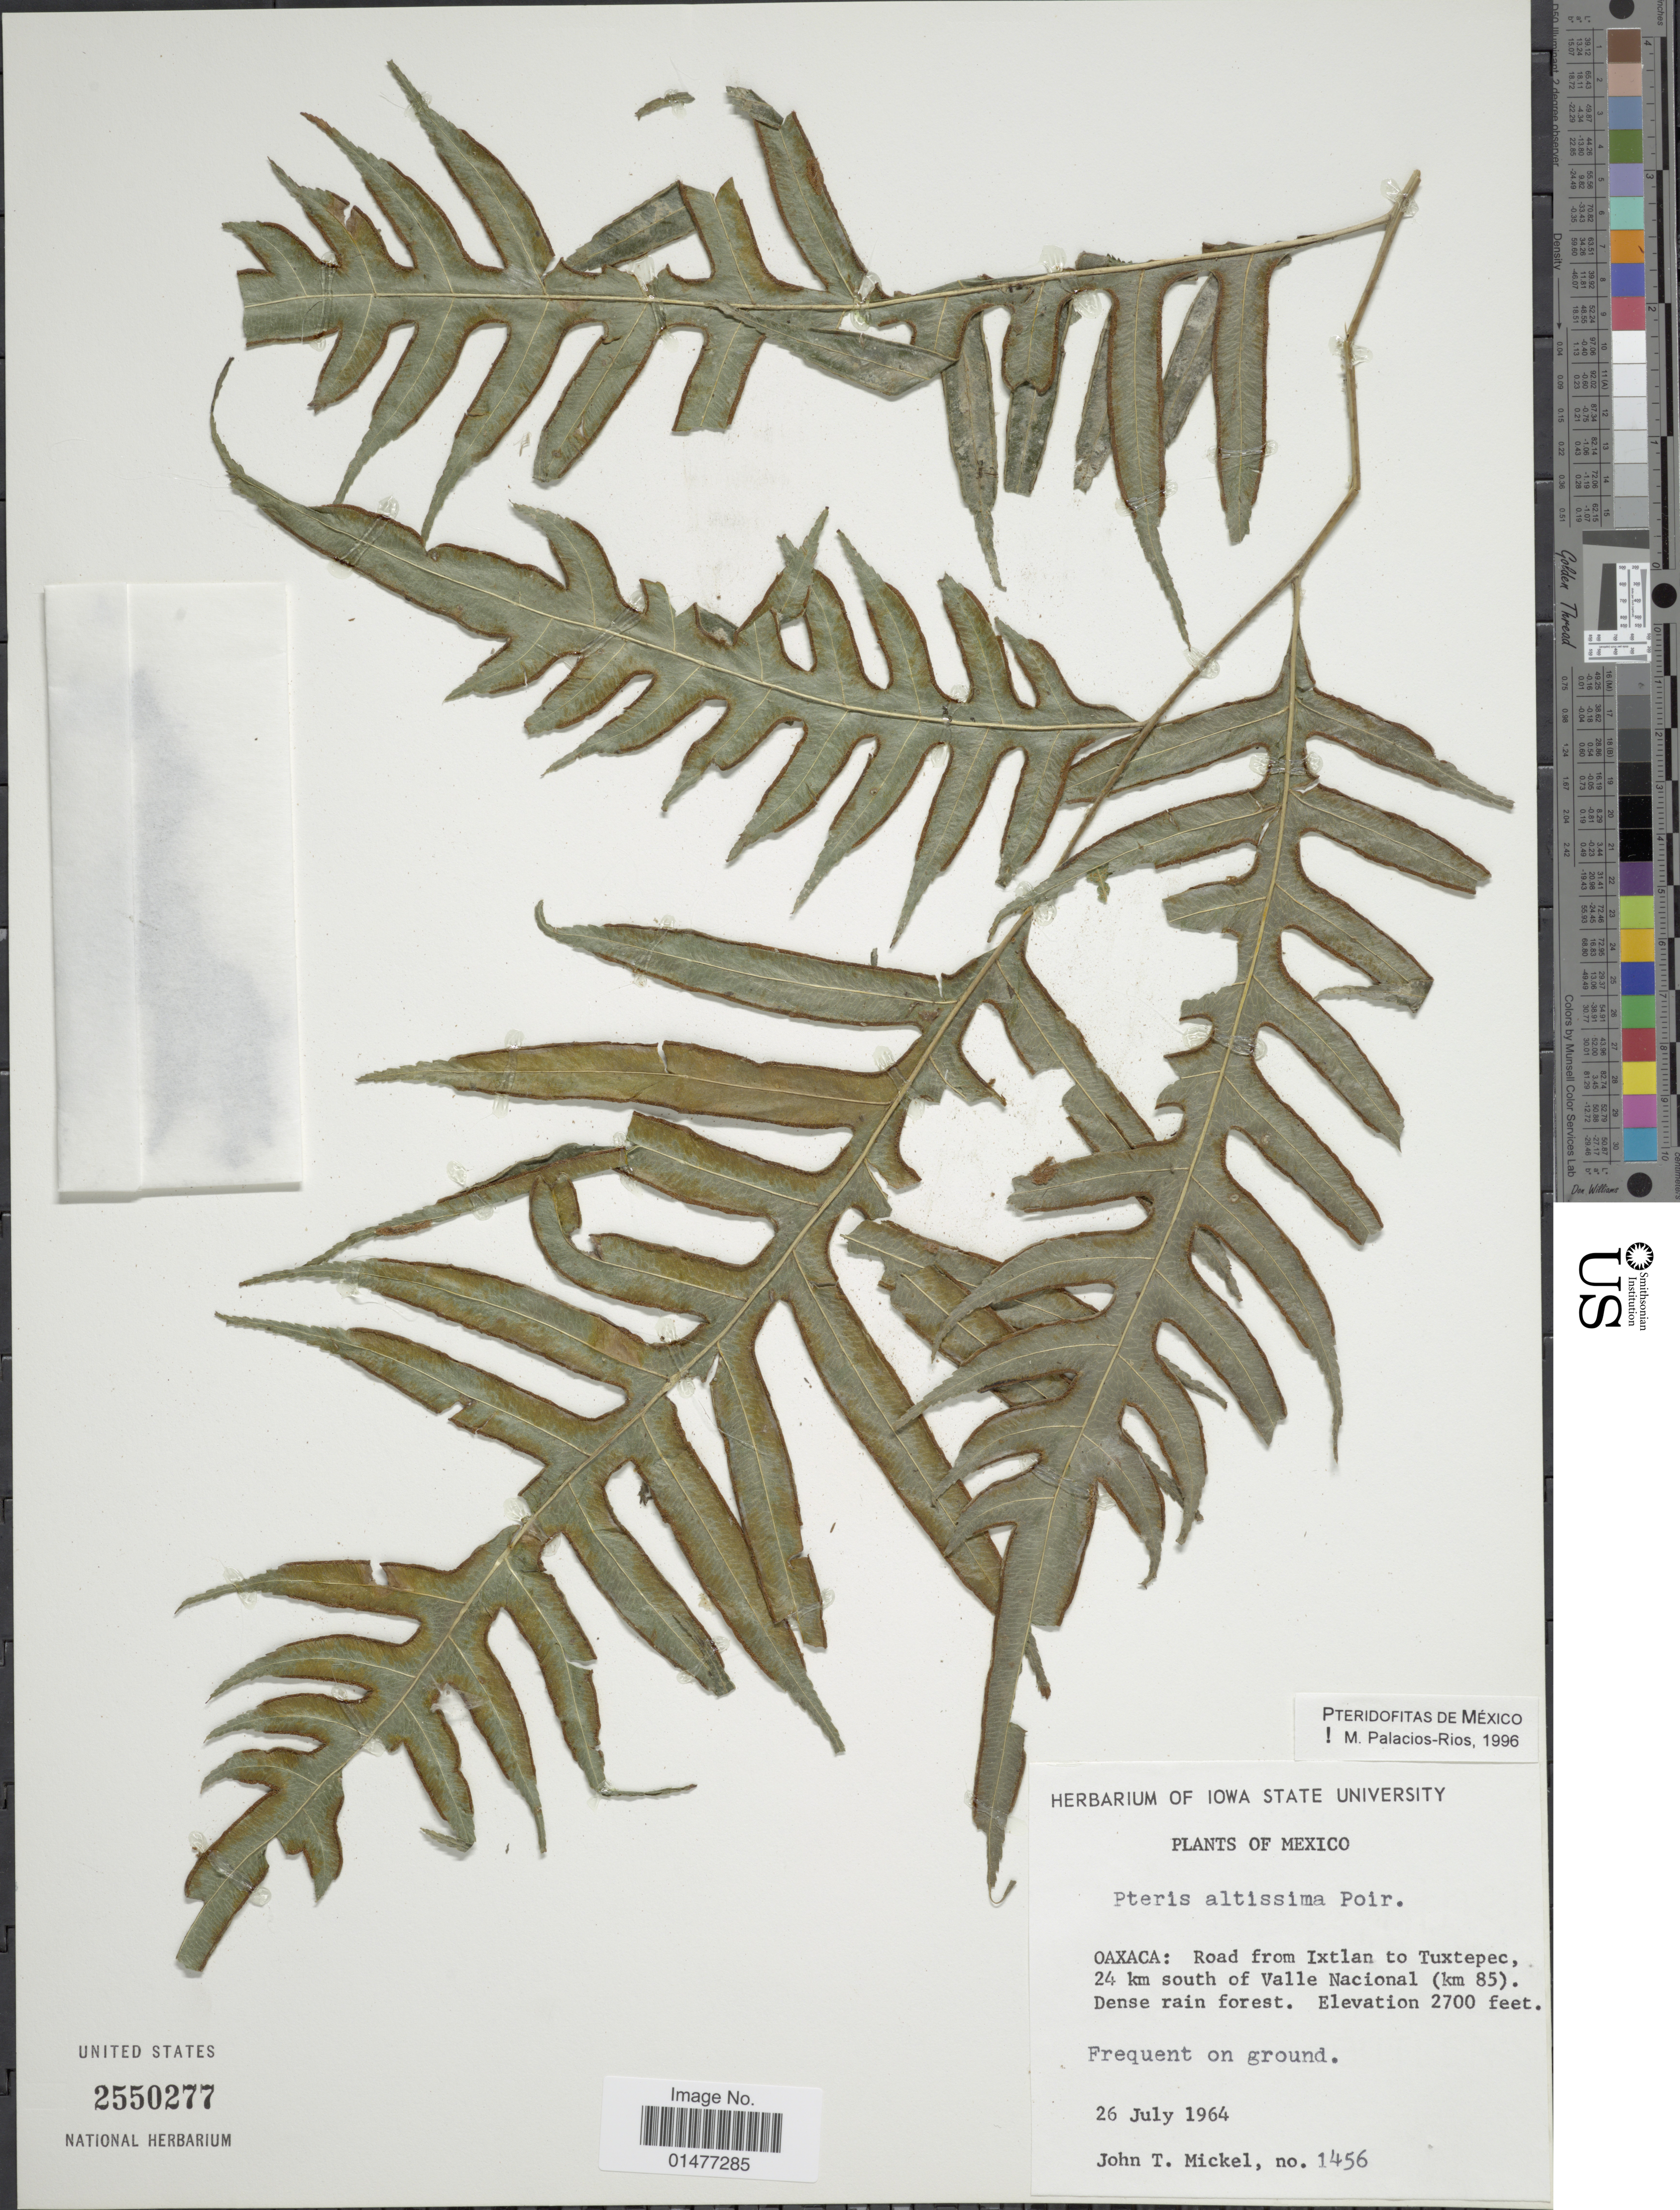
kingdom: Plantae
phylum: Tracheophyta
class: Polypodiopsida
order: Polypodiales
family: Pteridaceae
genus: Pteris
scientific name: Pteris altissima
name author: Poir.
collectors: J. T. Mickel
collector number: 1456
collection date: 1964-07-26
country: Mexico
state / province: Oaxaca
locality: Plants of Mexico, Road from Ixtlan to Tuxtepec, 24 km south of Valle Nacional (km 85). Dense rain forest.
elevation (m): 823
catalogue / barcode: US 2550277